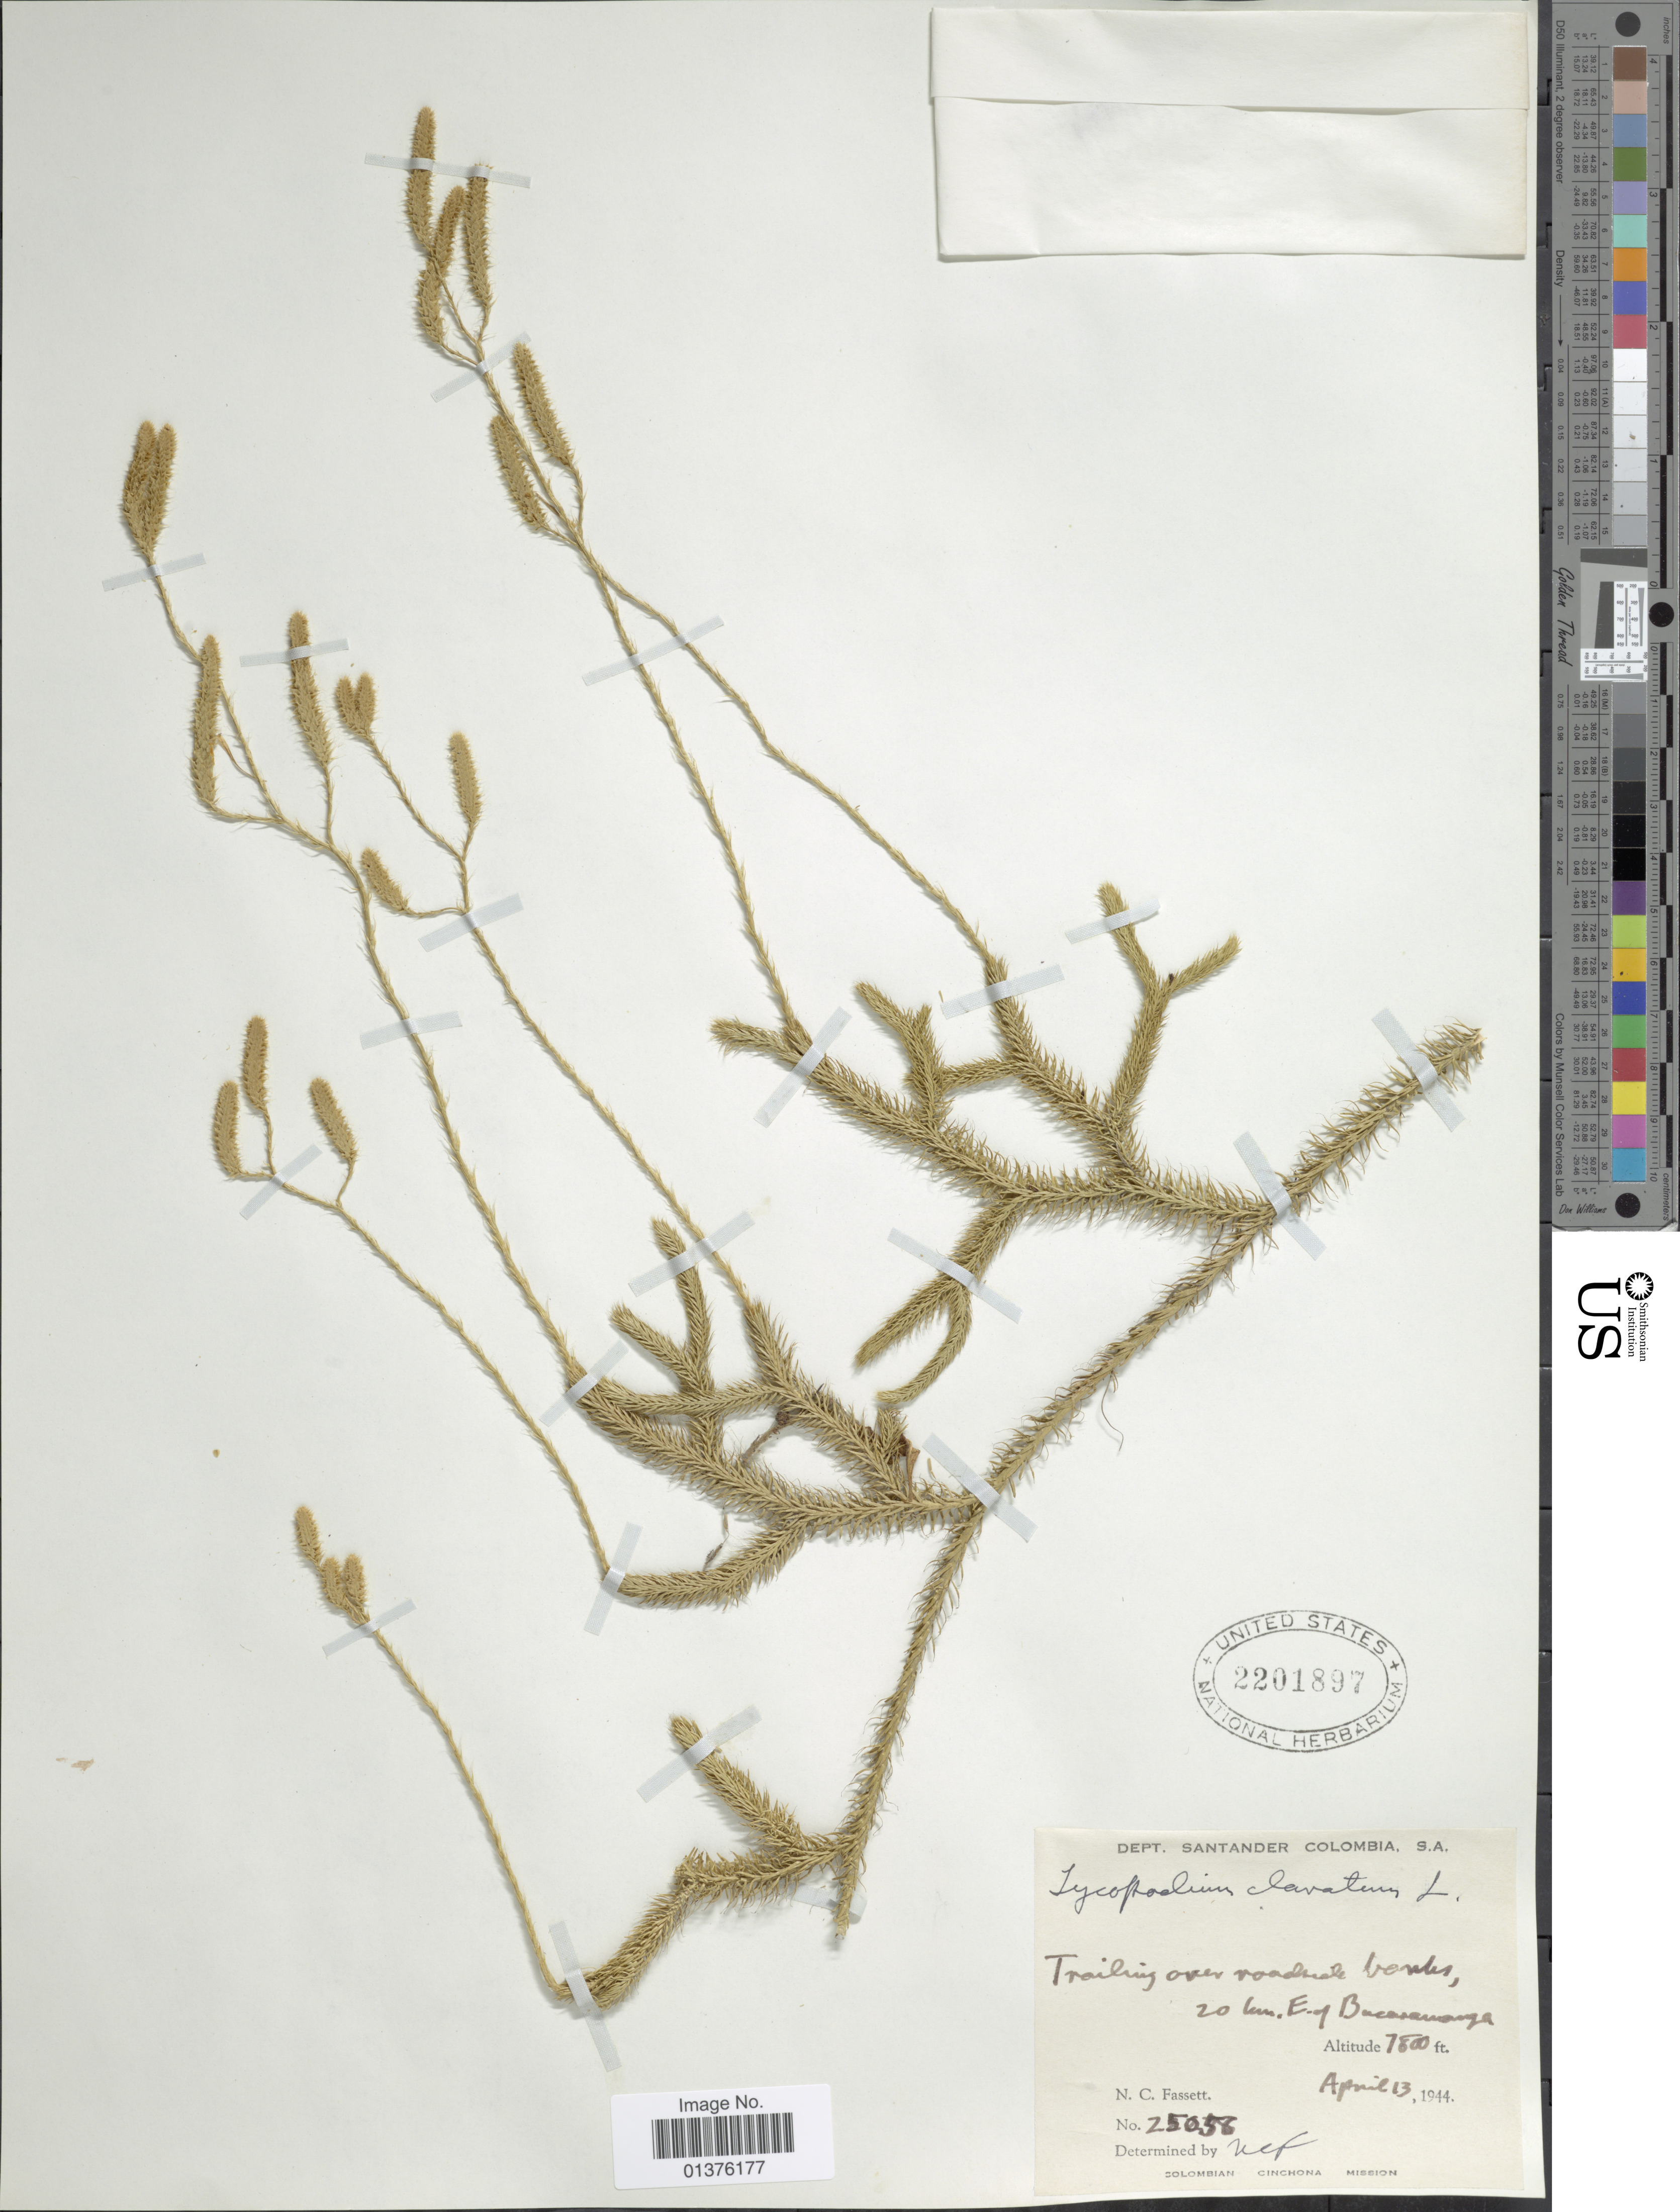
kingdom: Plantae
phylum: Tracheophyta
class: Lycopodiopsida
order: Lycopodiales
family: Lycopodiaceae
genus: Lycopodium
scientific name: Lycopodium clavatum subsp. clavatum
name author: L.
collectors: N. C. Fassett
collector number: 25056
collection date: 1944-04-13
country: Colombia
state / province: Santander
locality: Trailing over roadside banks, 20km E. of Bucaramanga.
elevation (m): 2377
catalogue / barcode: US 2201897